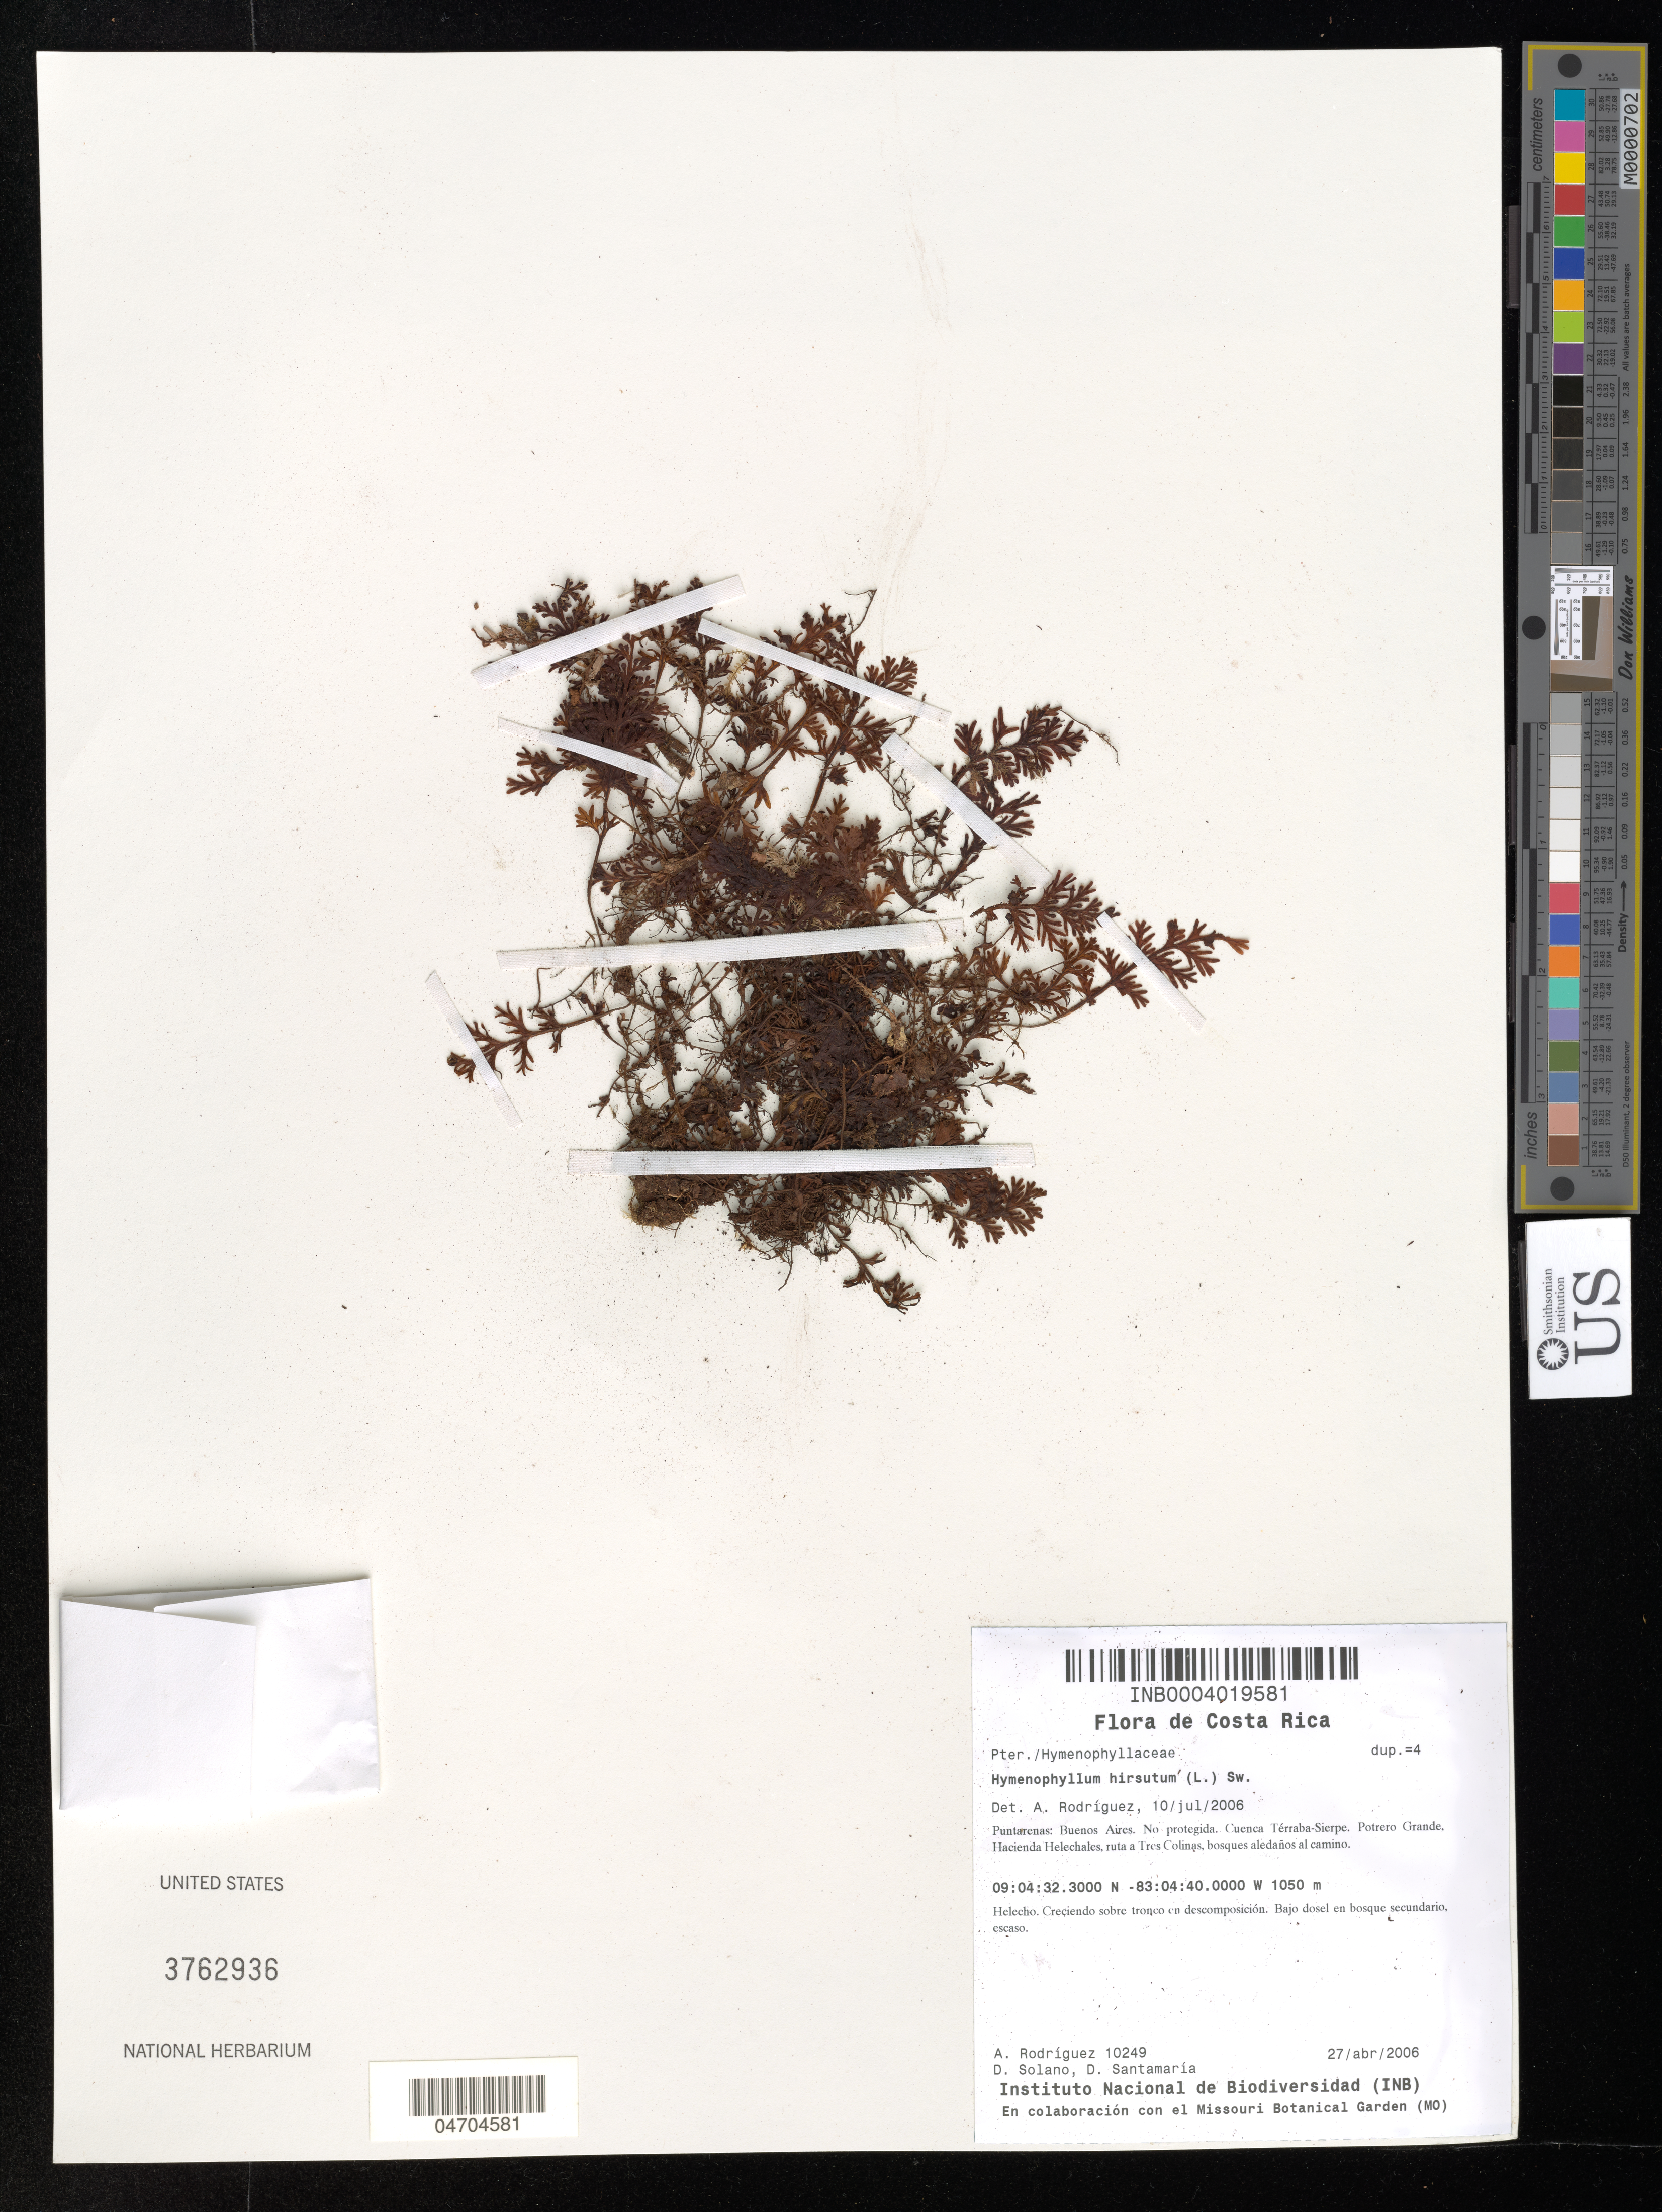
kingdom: Plantae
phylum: Tracheophyta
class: Polypodiopsida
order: Hymenophyllales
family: Hymenophyllaceae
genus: Hymenophyllum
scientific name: Hymenophyllum hirsutum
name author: (L.) Sw.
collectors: A. Rodríguez, D. Solano & D. Santamaria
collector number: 10249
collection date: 2006-04-27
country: Costa Rica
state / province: Puntarenas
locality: Buenos Aires. No protegida. Cuenca Térraba-Sierpe. Potrero Grande, Hacienda Helechales, ruta a Tres Colinas, bosques aledaños al camino.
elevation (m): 1050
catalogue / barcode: US 3762936